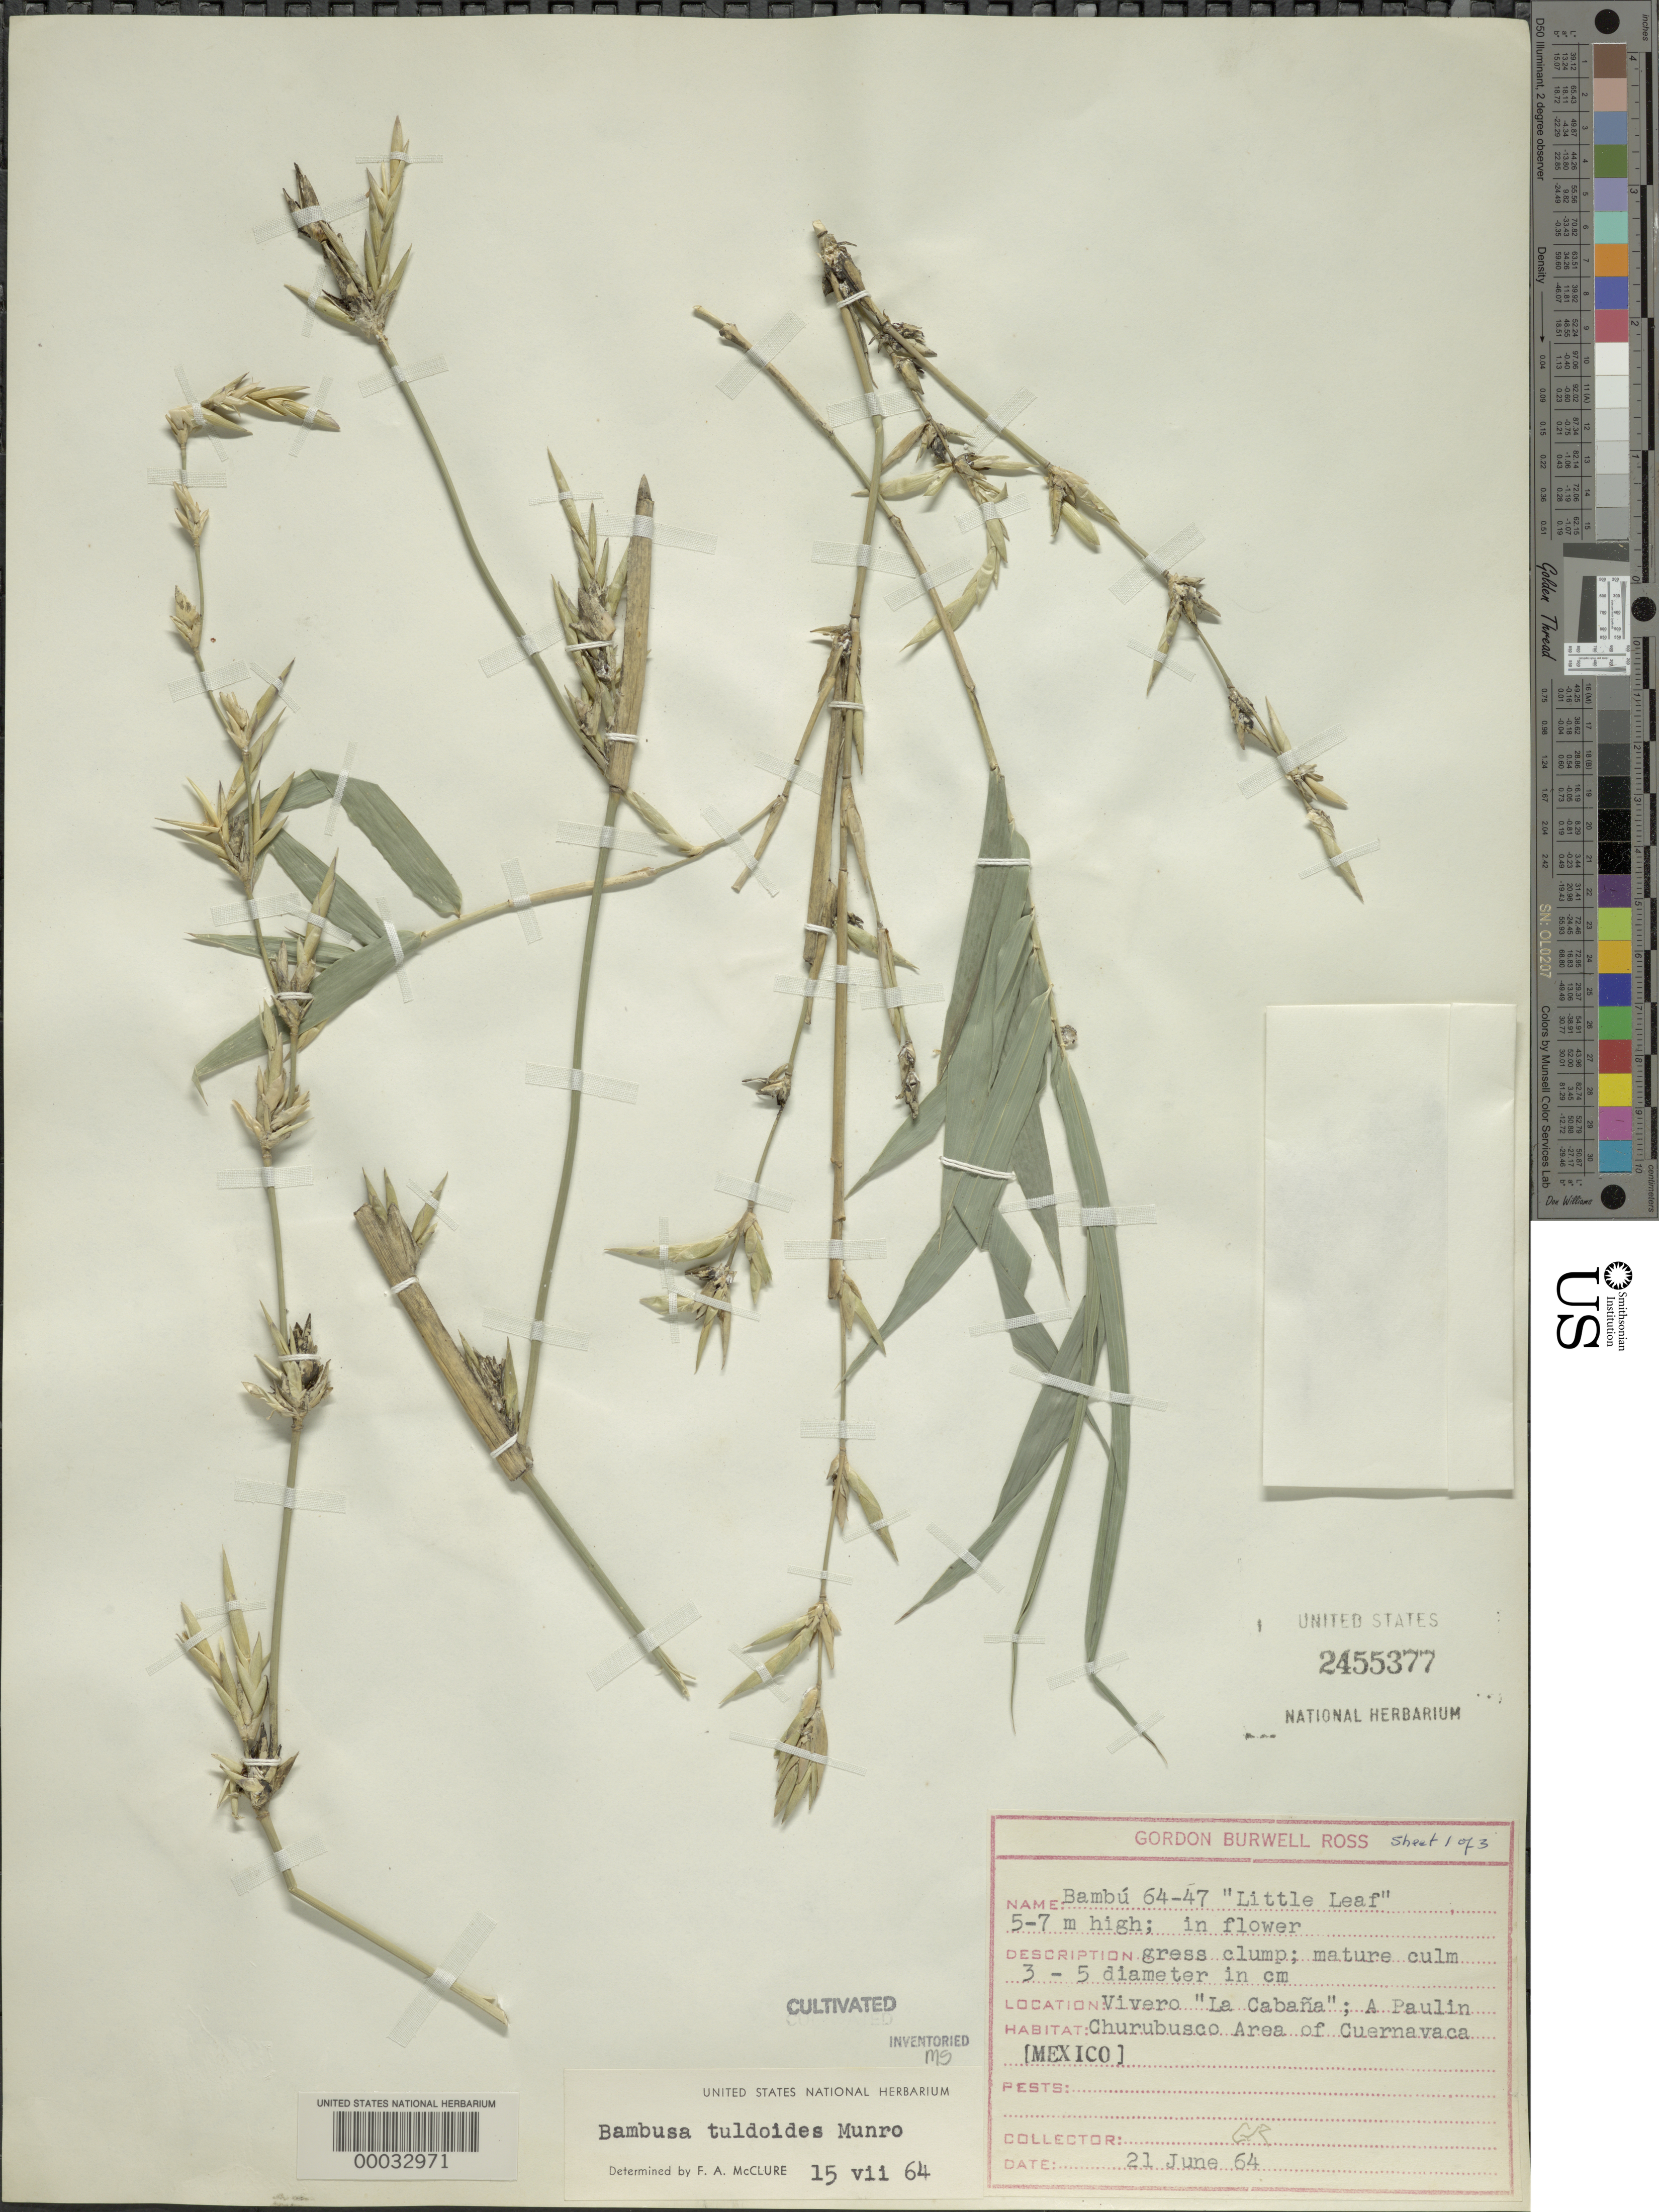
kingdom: Plantae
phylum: Tracheophyta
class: Liliopsida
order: Poales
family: Poaceae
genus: Bambusa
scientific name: Bambusa tuldoides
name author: Munro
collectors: G. B. Ross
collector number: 64-47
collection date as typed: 21 Jun 1964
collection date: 1964-06-21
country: Mexico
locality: Vivero, apaulin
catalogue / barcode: US 2455377